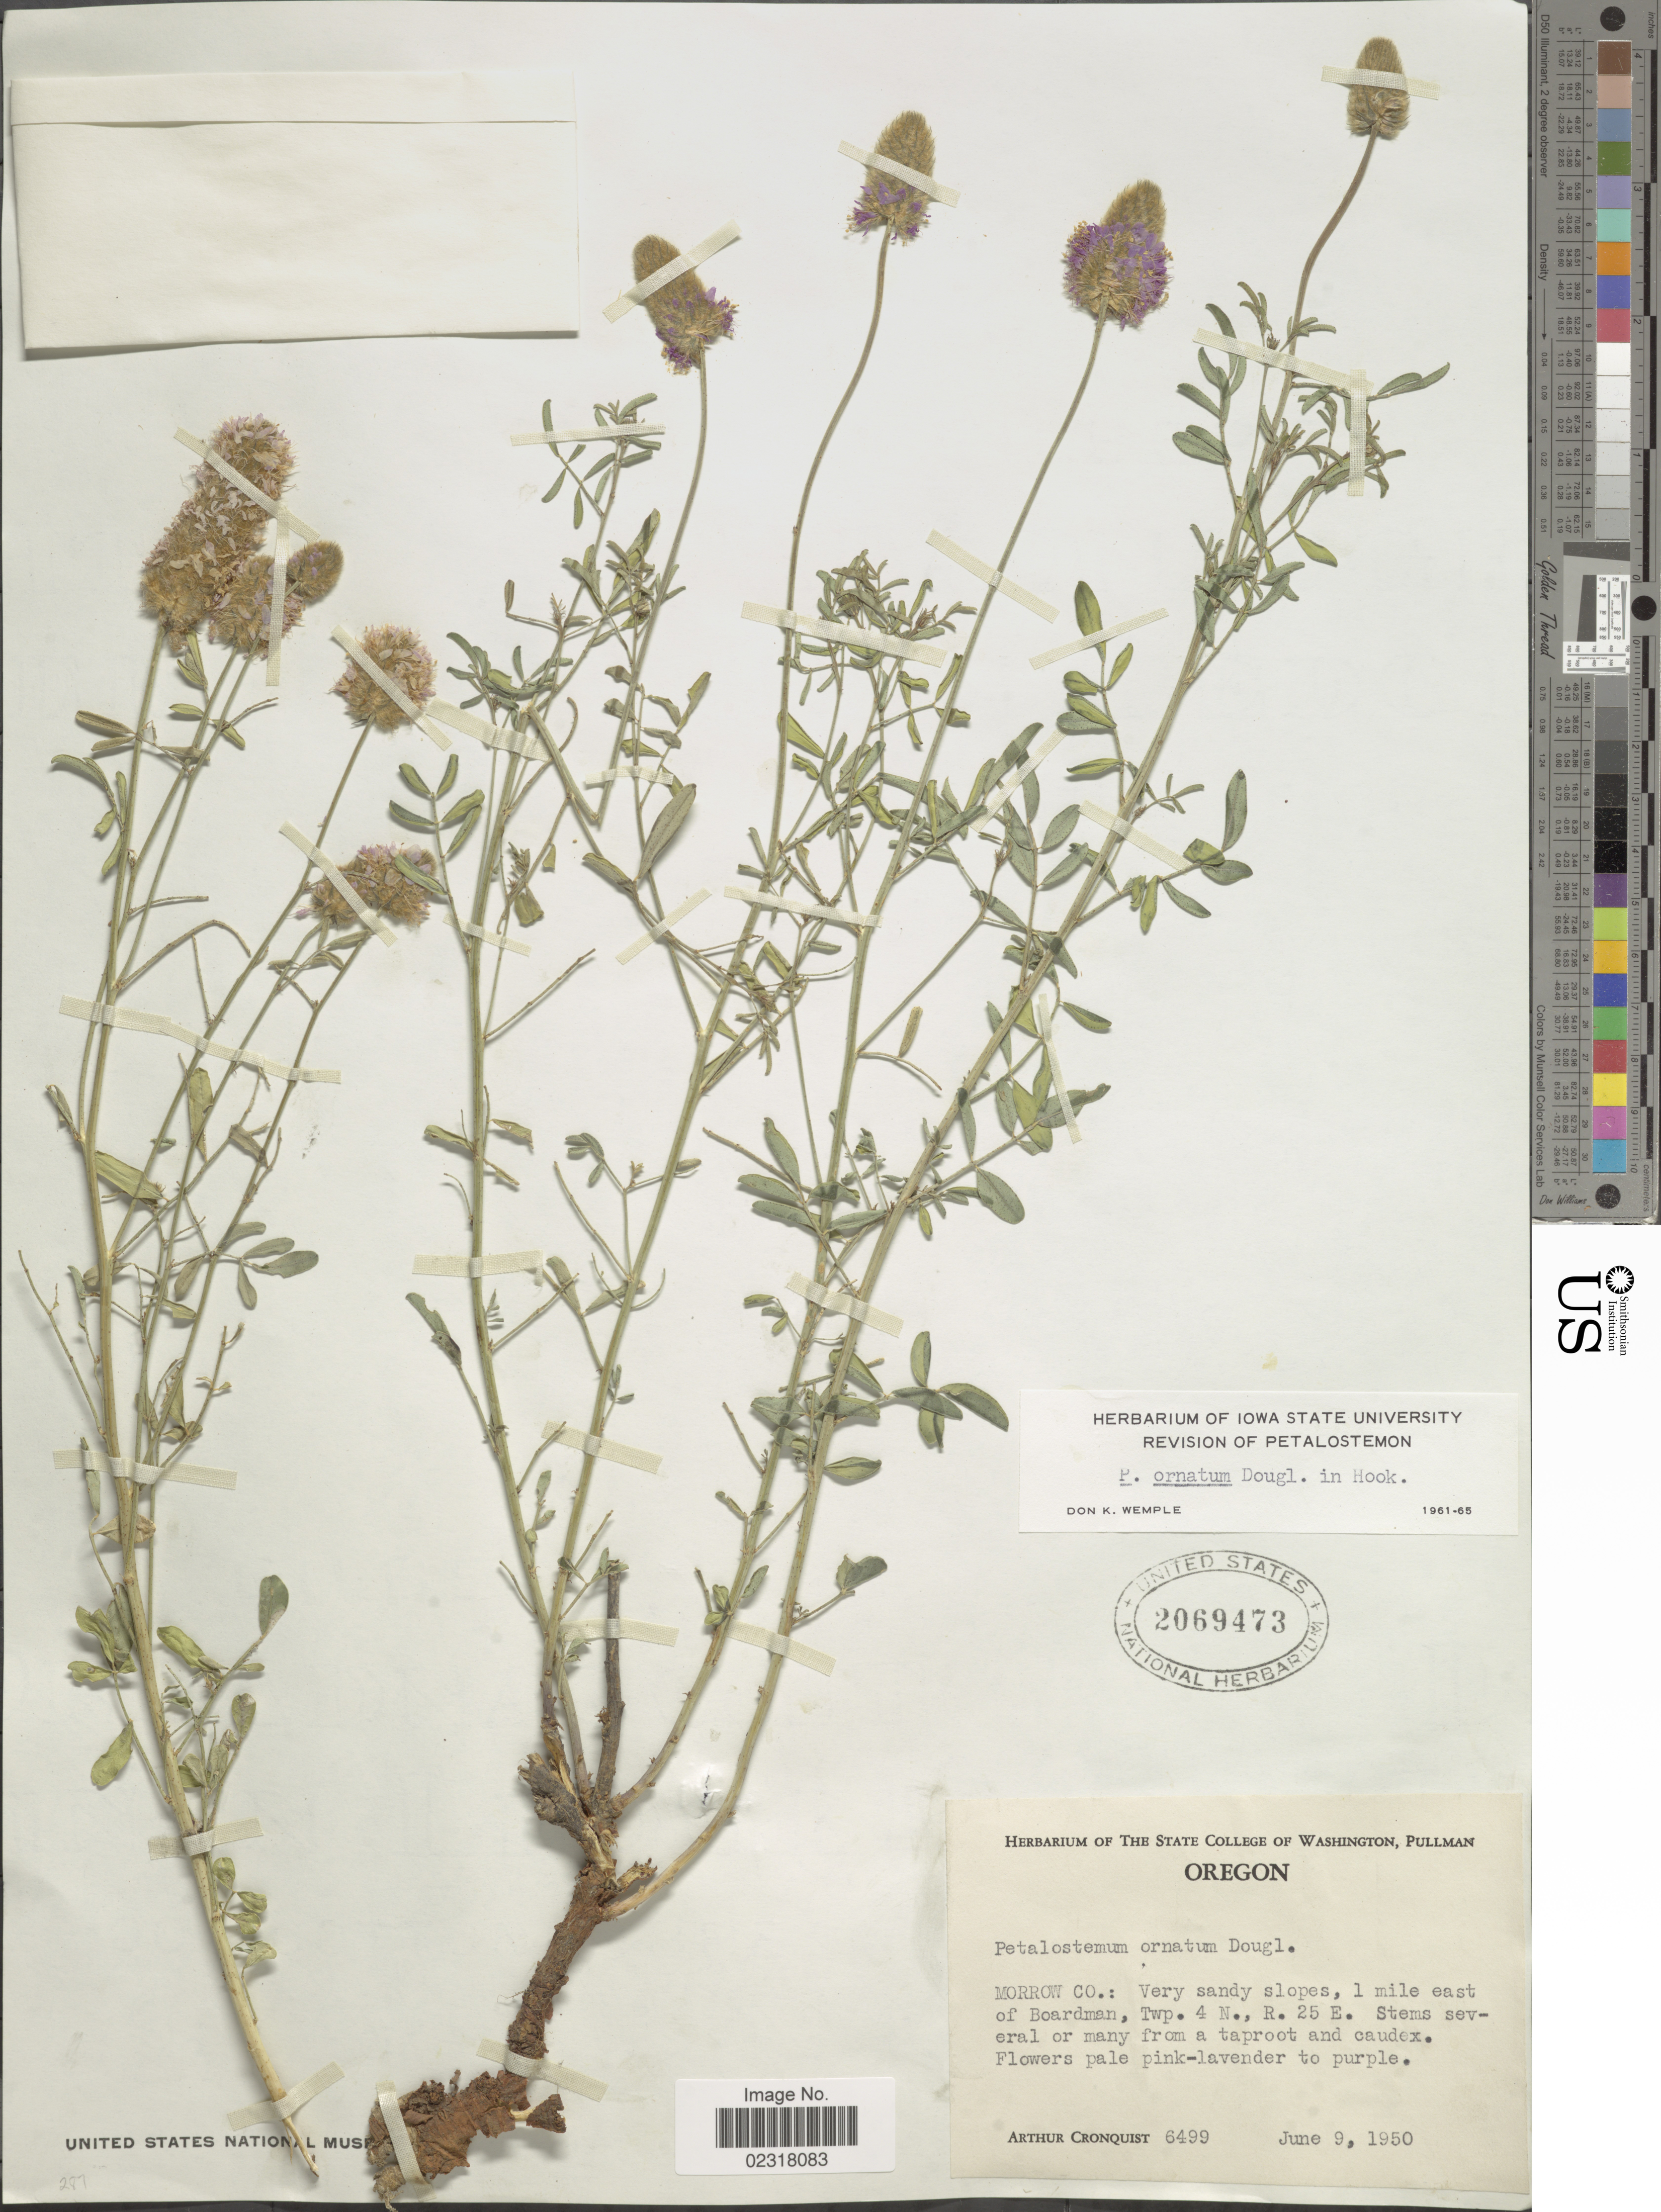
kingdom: Plantae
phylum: Tracheophyta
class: Magnoliopsida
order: Fabales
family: Fabaceae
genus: Dalea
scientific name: Dalea ornata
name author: (Hook.) Eaton & Wright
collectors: A. J. Cronquist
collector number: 6499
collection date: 1950-06-09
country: United States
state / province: Oregon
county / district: Morrow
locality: Morrow Co.: Very sandy slopes, 1 mile est of Boardman, Twp. 4 N., R. 25 E.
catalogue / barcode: US 2069473